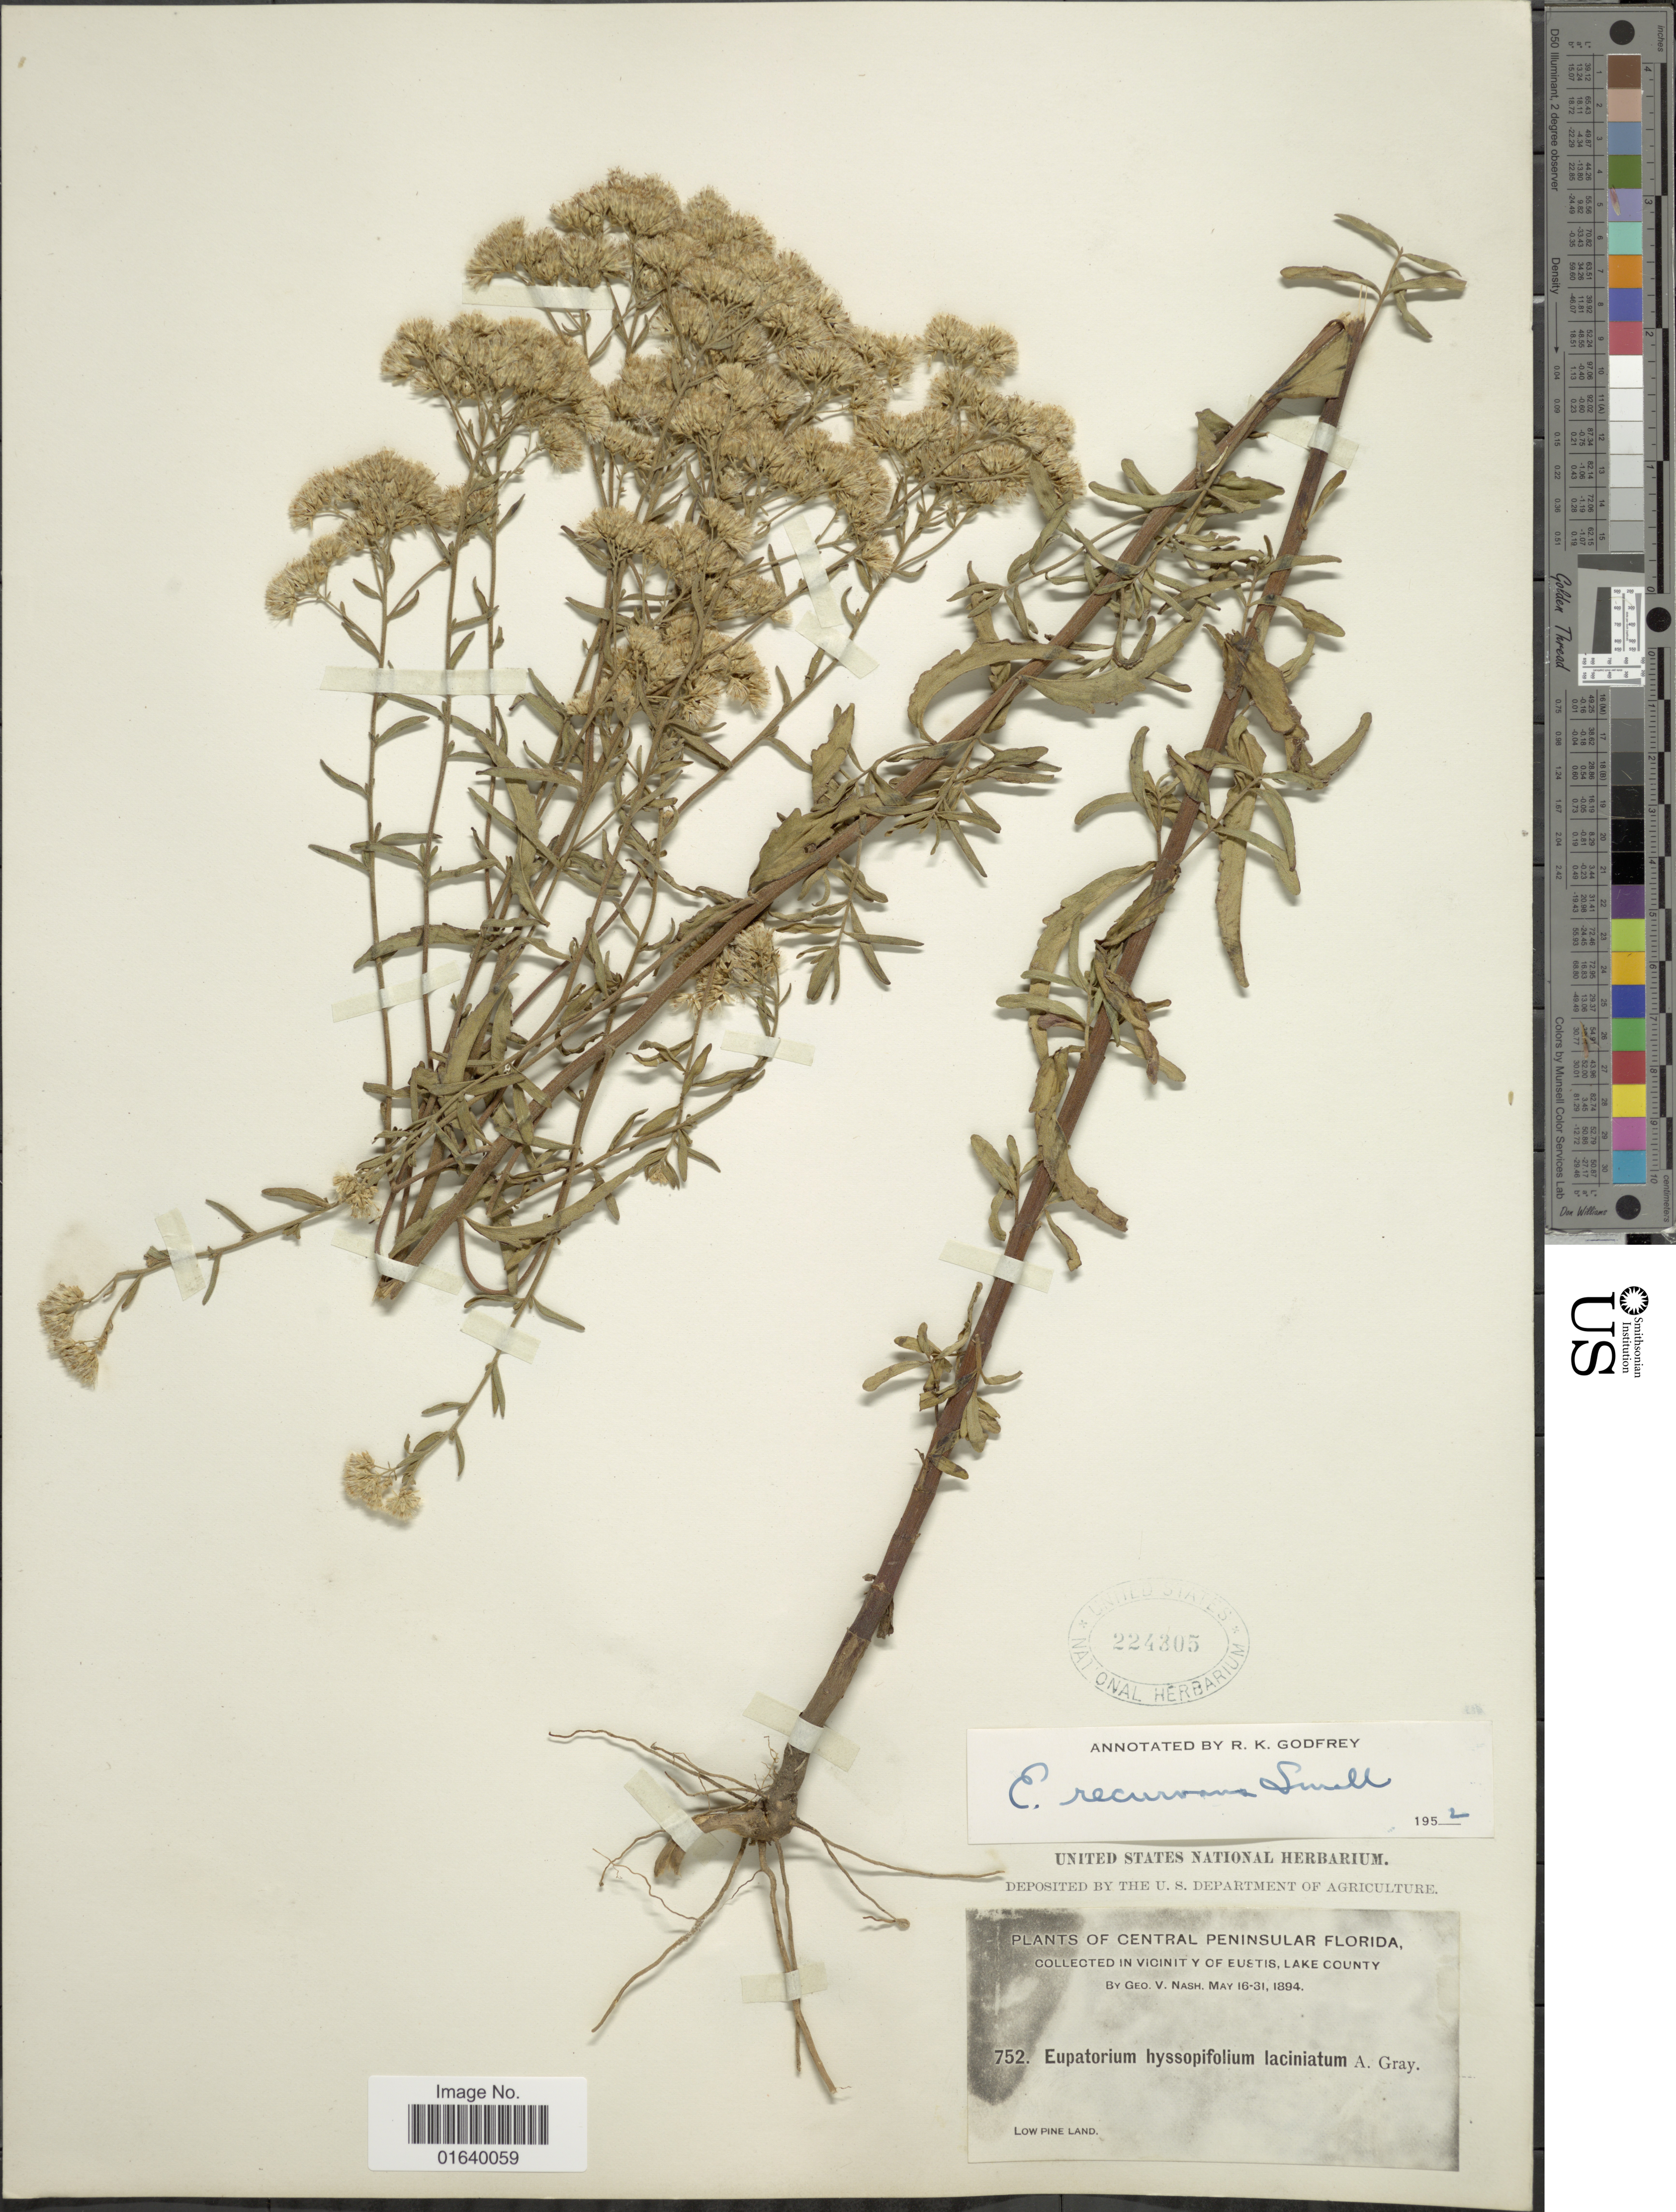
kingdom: Plantae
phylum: Tracheophyta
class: Magnoliopsida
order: Asterales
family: Asteraceae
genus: Eupatorium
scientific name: Eupatorium recurvans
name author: Small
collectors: G. V. Nash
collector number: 752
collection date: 1894-05-16/1894-05-31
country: United States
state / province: Florida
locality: Cenral Peninsular Florida, in vicinity of Eustis, Lake County, Low Pine land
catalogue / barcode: US 224305